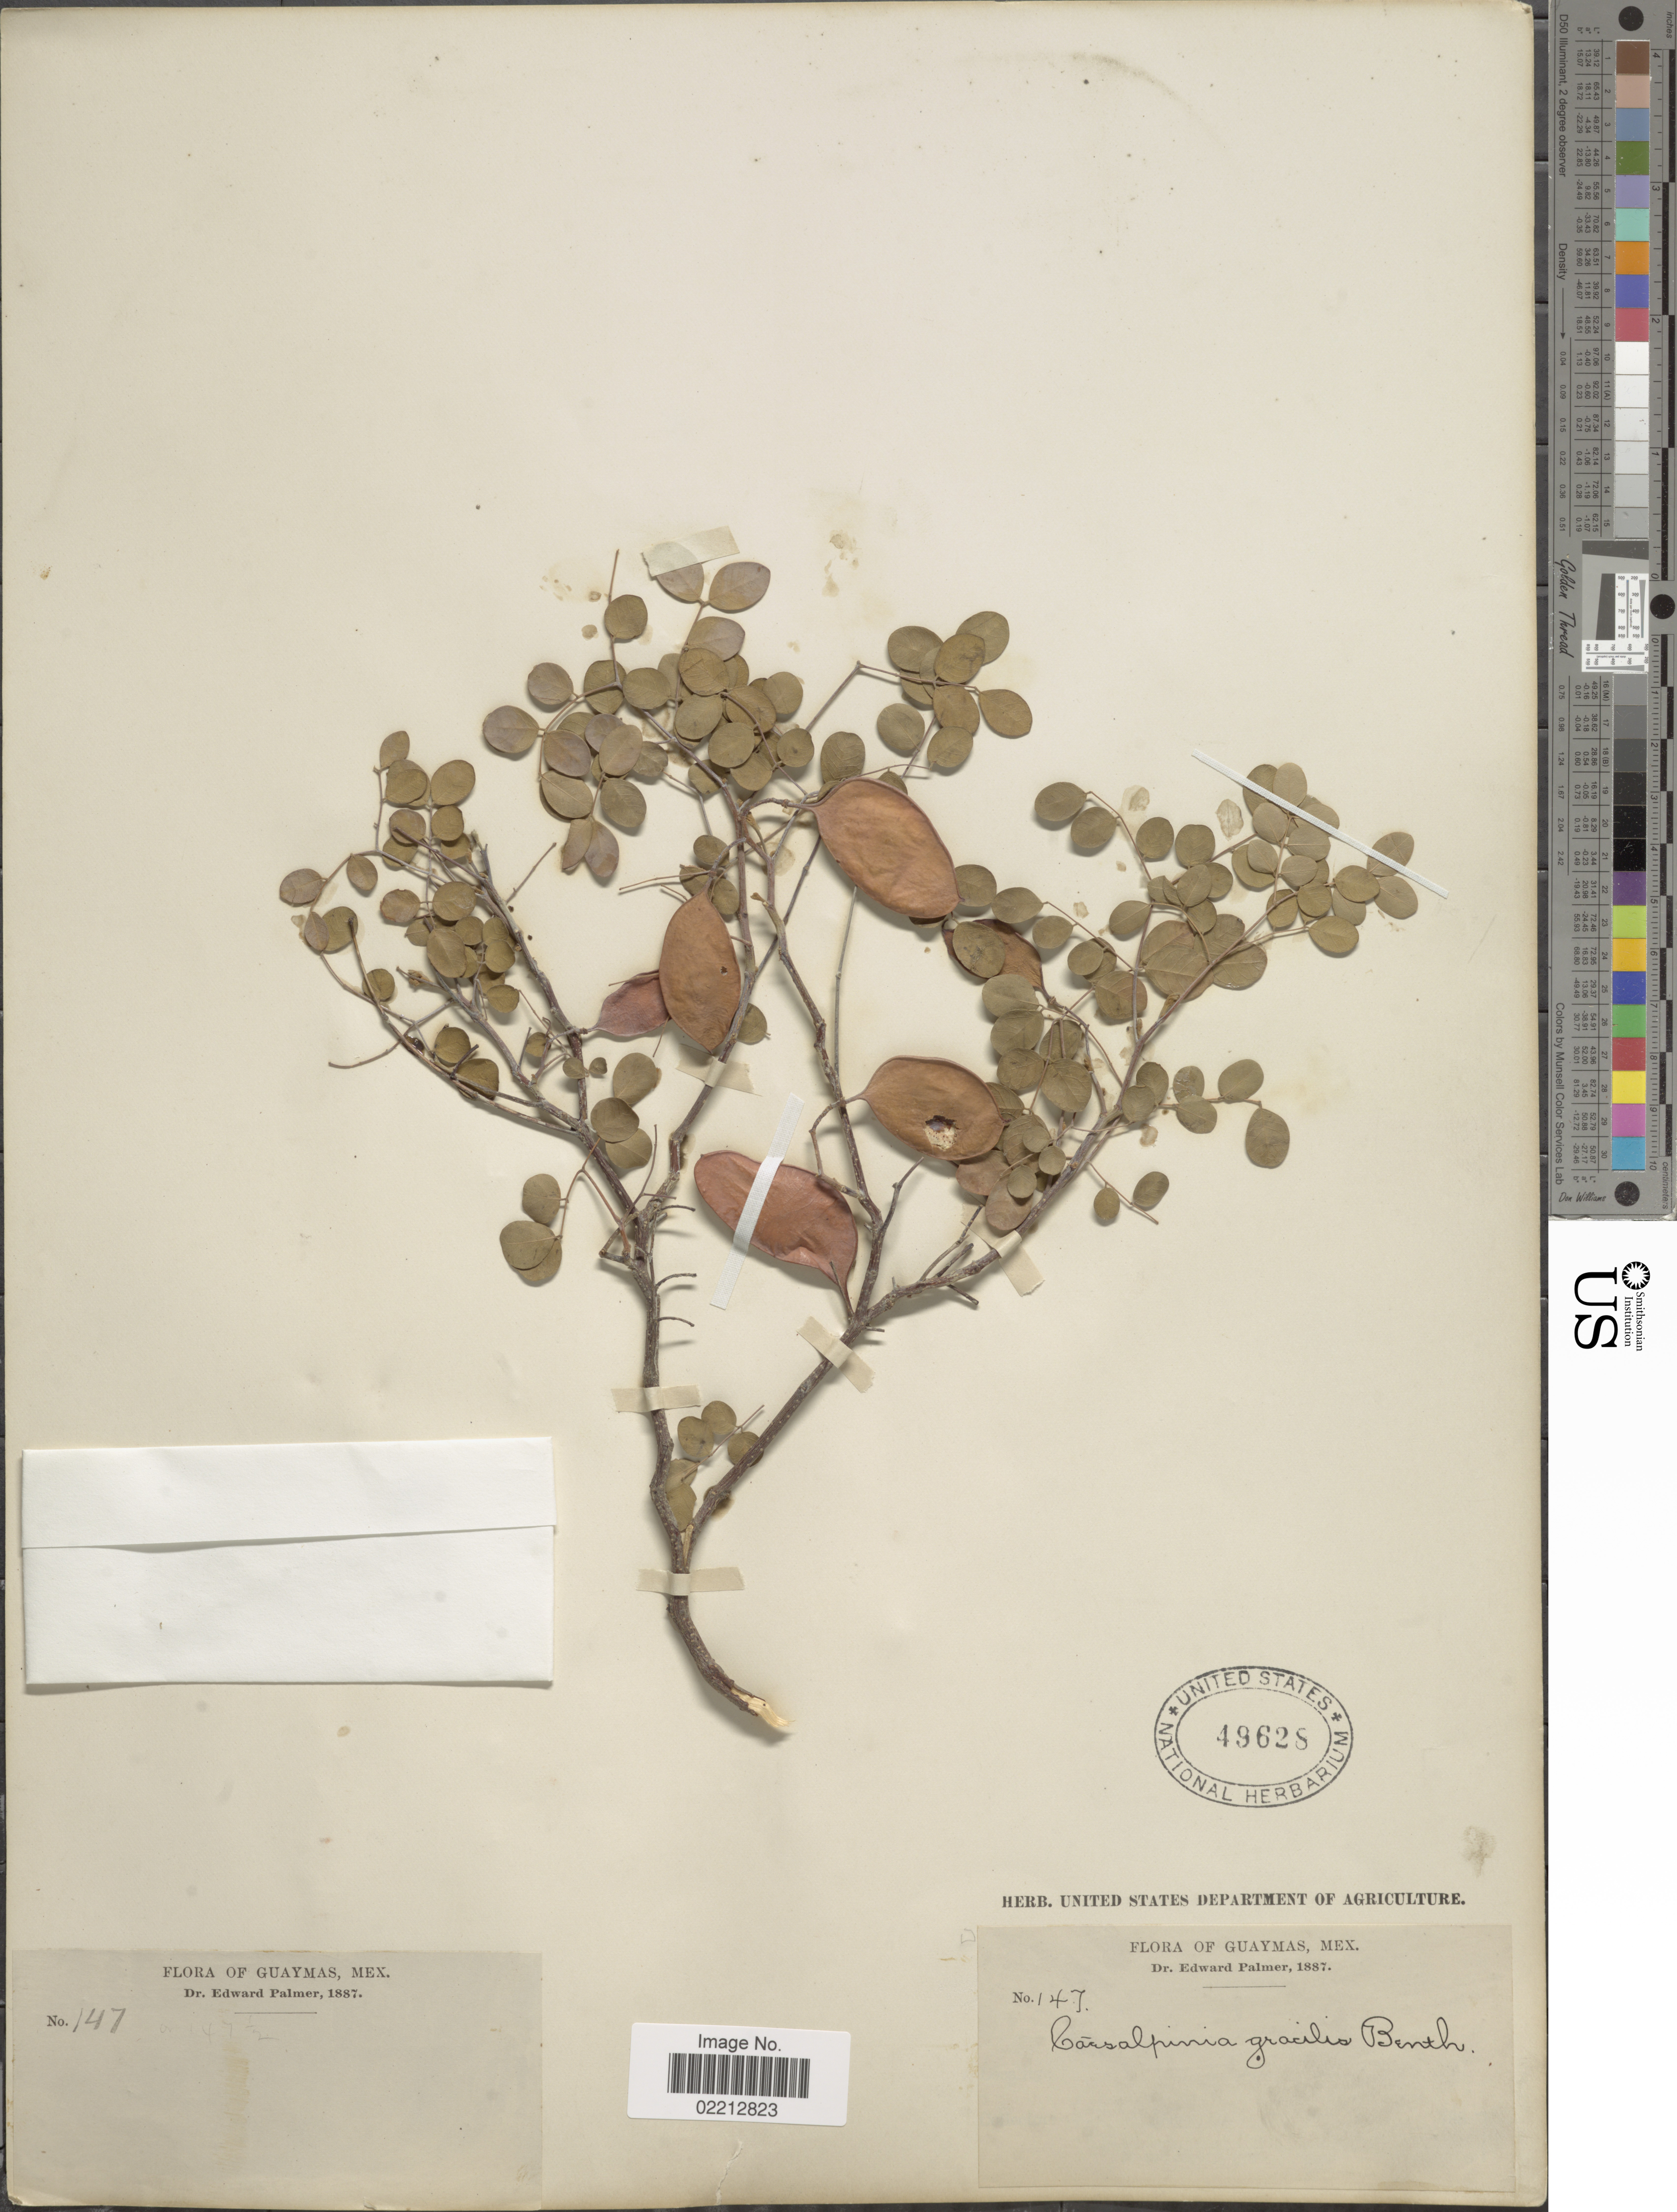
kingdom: Plantae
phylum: Tracheophyta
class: Magnoliopsida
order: Fabales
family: Fabaceae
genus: Coulteria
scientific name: Coulteria pumila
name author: (Britton & Rose) Sotuyo & G.P. Lewis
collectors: E. Palmer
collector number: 147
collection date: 1887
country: Mexico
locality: Gyamas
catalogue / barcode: US 49628